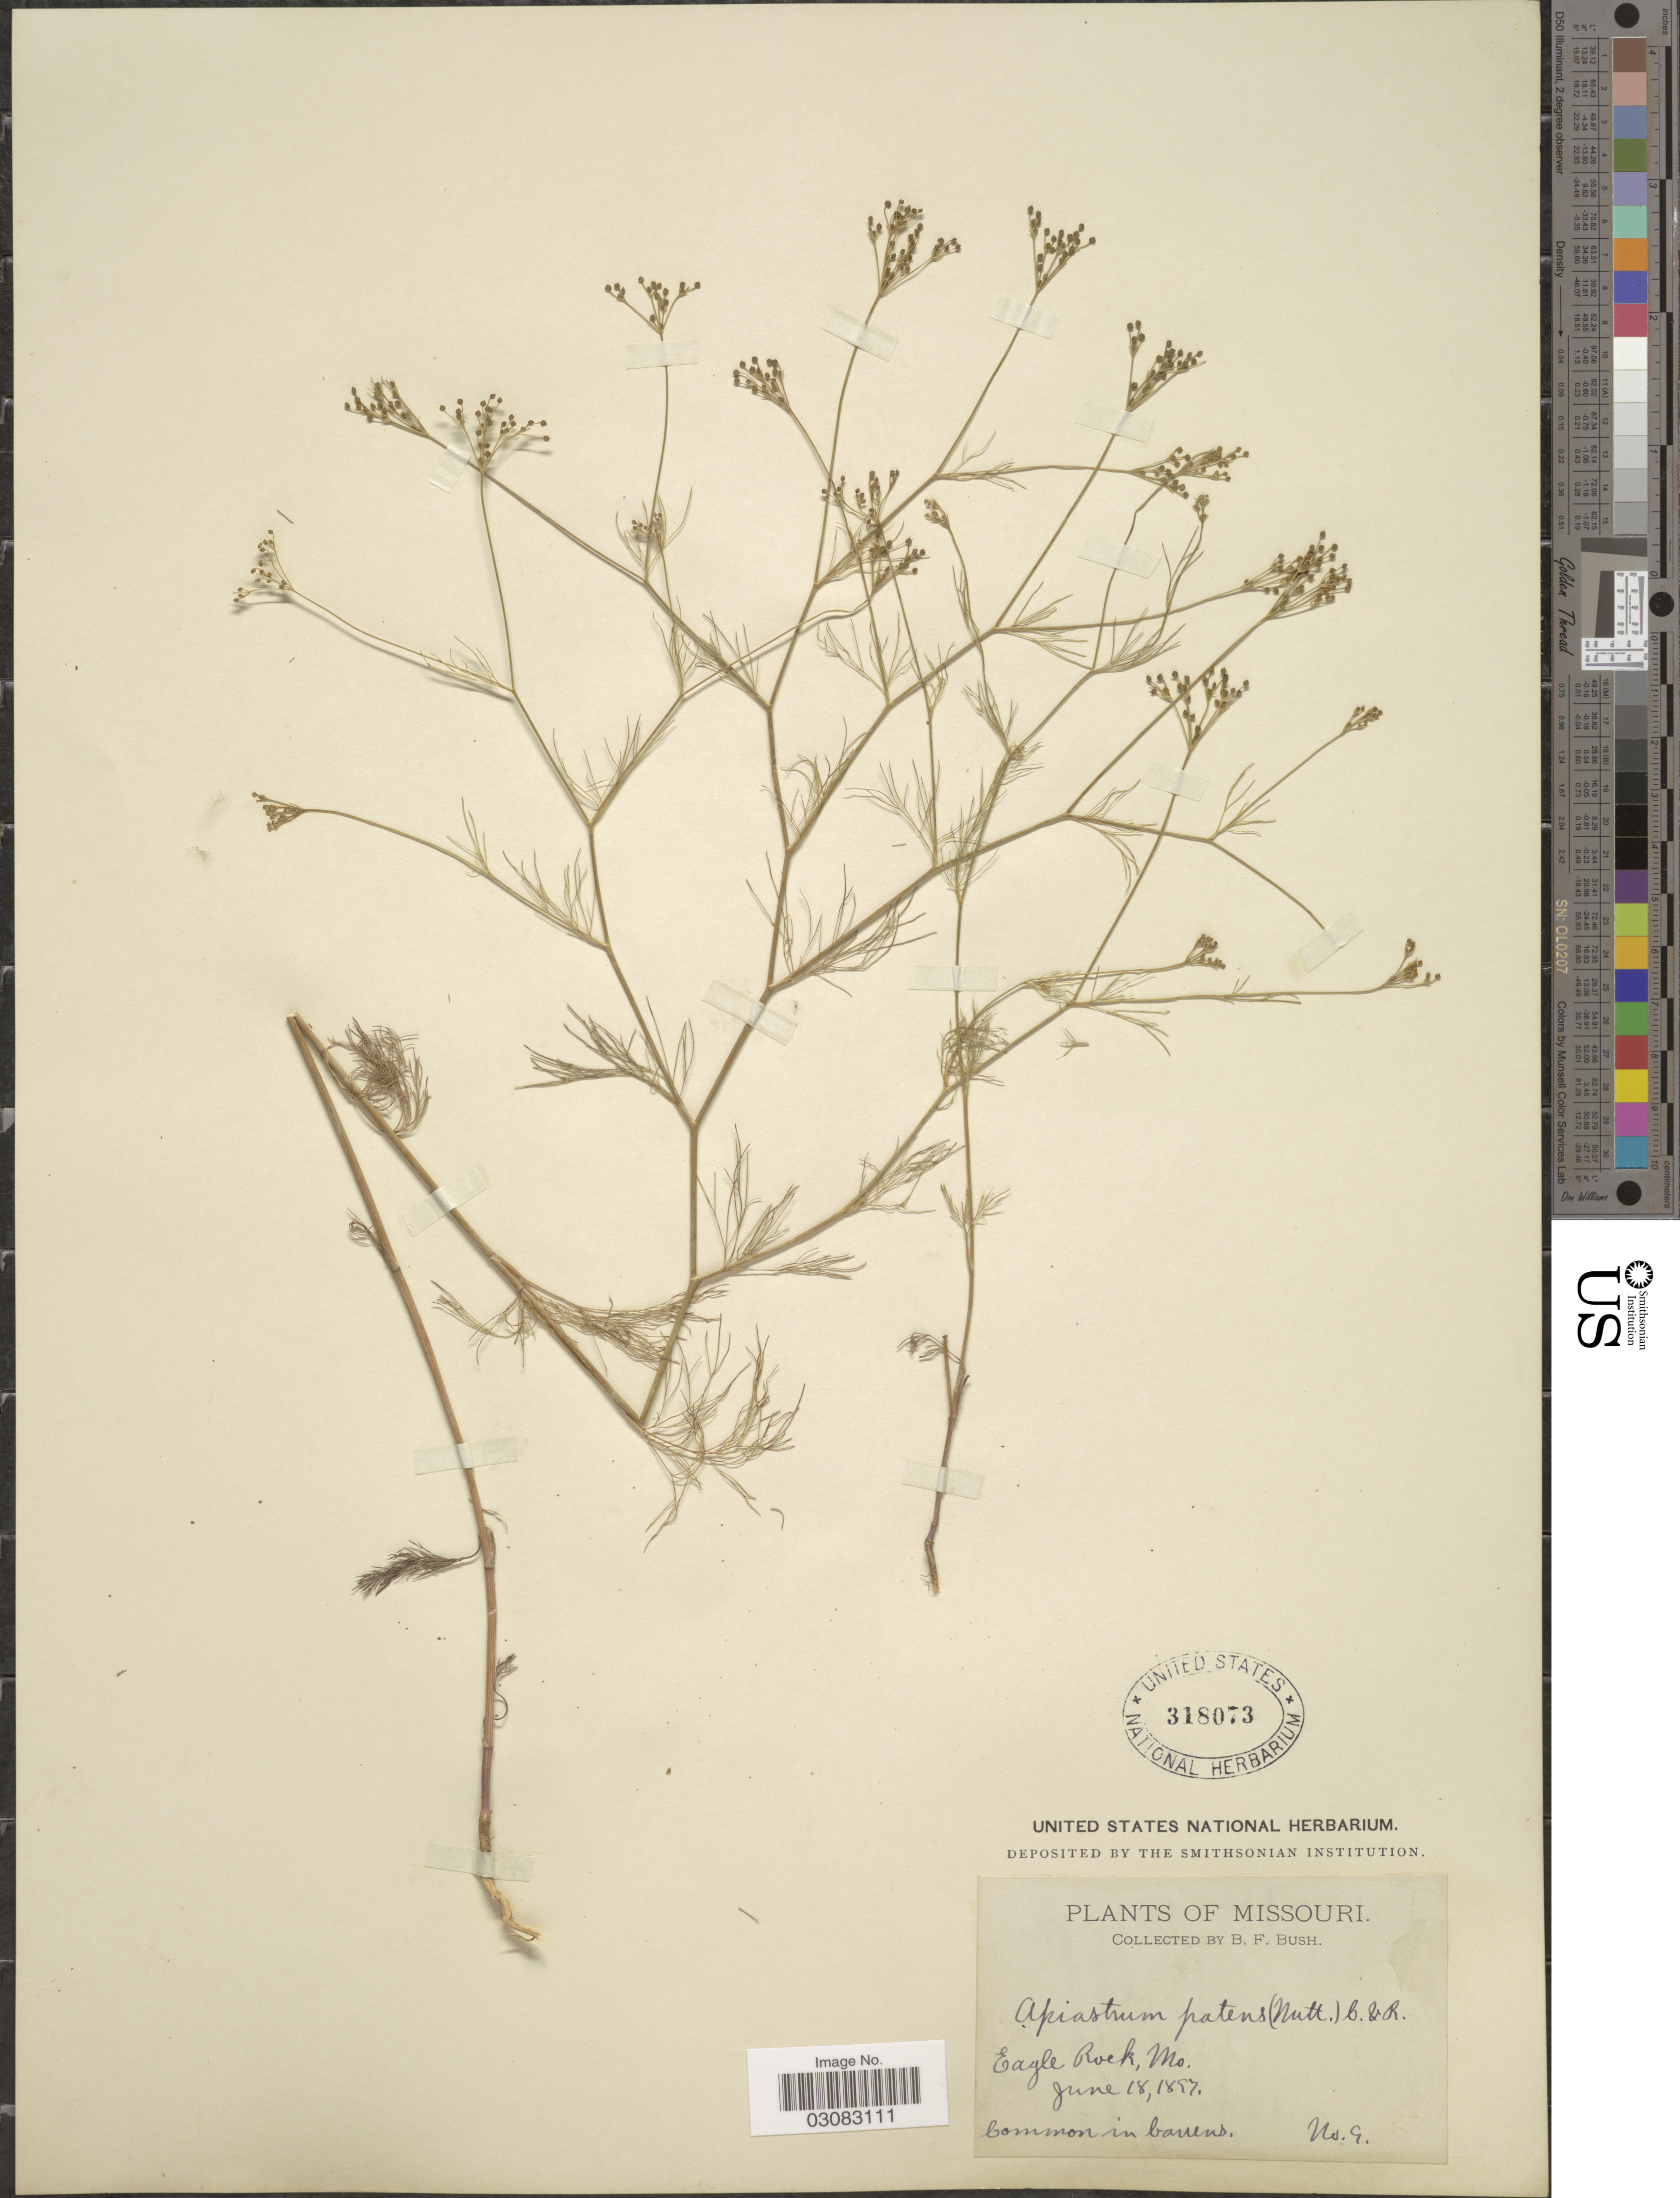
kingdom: Plantae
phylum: Tracheophyta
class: Magnoliopsida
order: Apiales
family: Apiaceae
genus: Spermolepis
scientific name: Spermolepis patens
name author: (Nutt. ex DC.) B.L. Rob.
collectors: B. F. Bush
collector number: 9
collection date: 1897-06-18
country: United States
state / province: Missouri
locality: Eagle Rock, Mo.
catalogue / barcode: US 318073